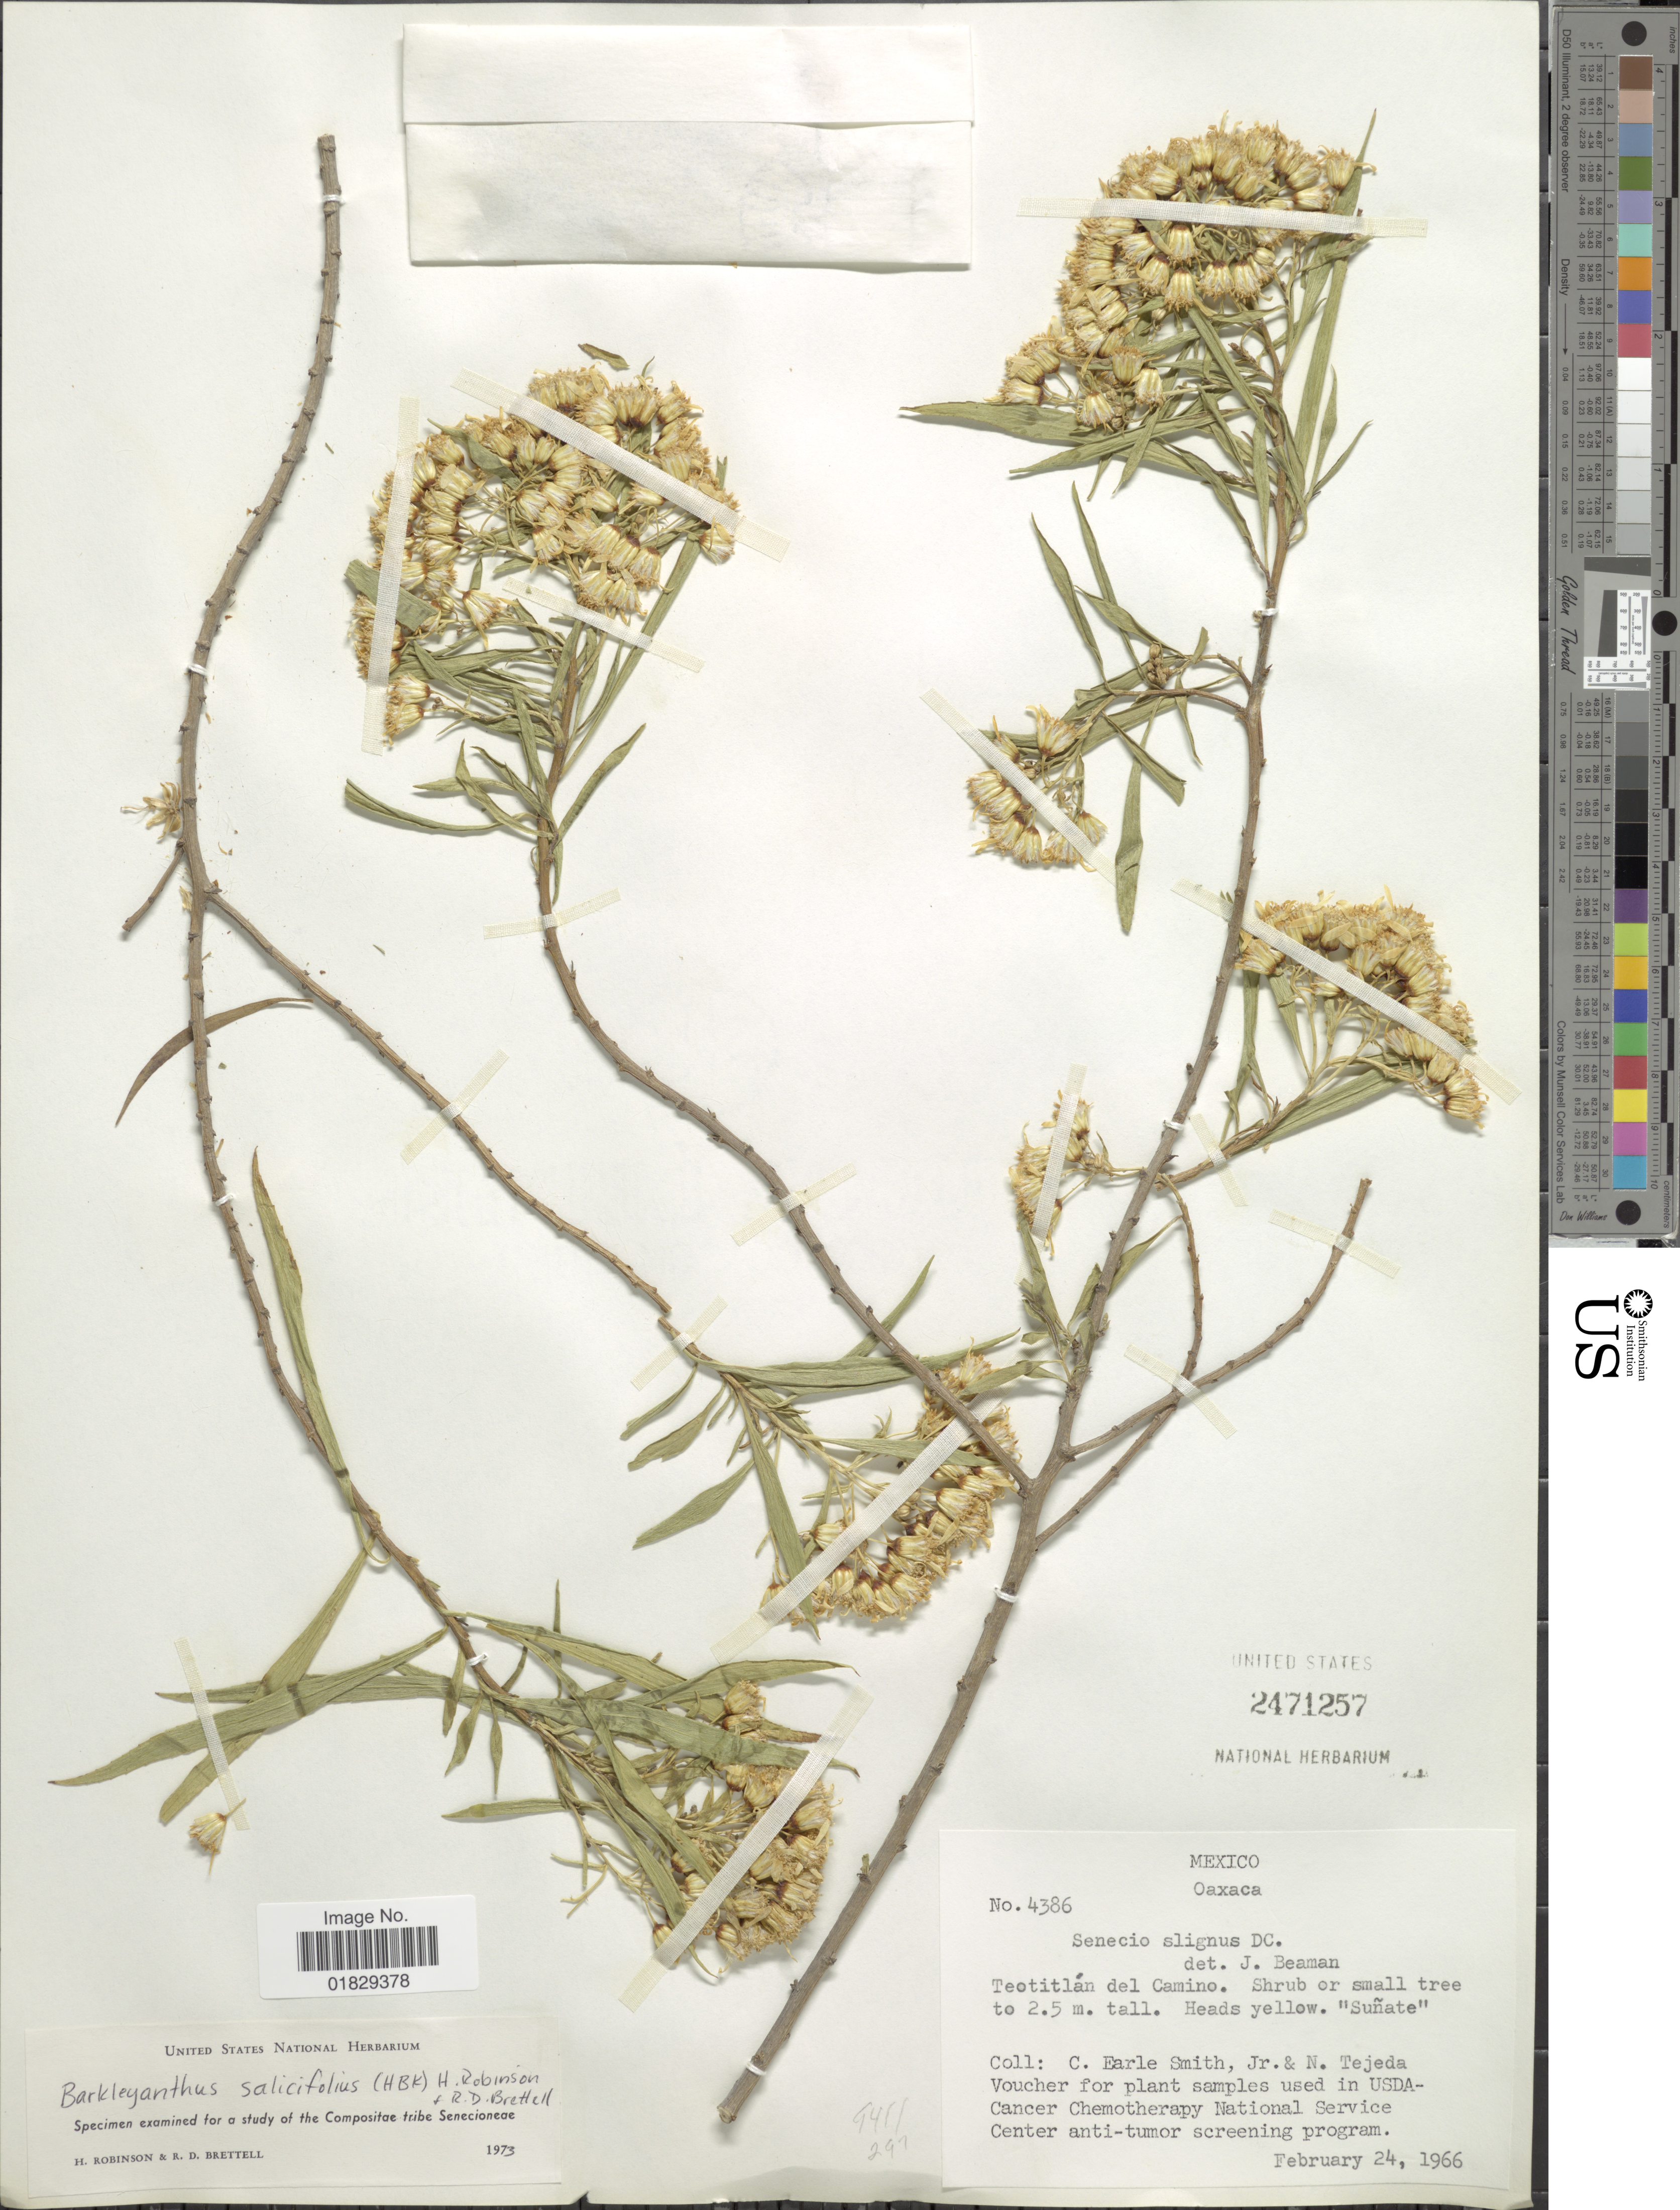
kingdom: Plantae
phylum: Tracheophyta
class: Magnoliopsida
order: Asterales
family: Asteraceae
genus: Barkleyanthus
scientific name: Barkleyanthus salicifolius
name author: (Kunth) H. Rob. & Brettell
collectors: C. E. Smith Jr. & N. Tejada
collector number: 4386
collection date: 1966-02-24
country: Mexico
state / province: Oaxaca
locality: Teotitlán del Camino.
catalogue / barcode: US 2471257